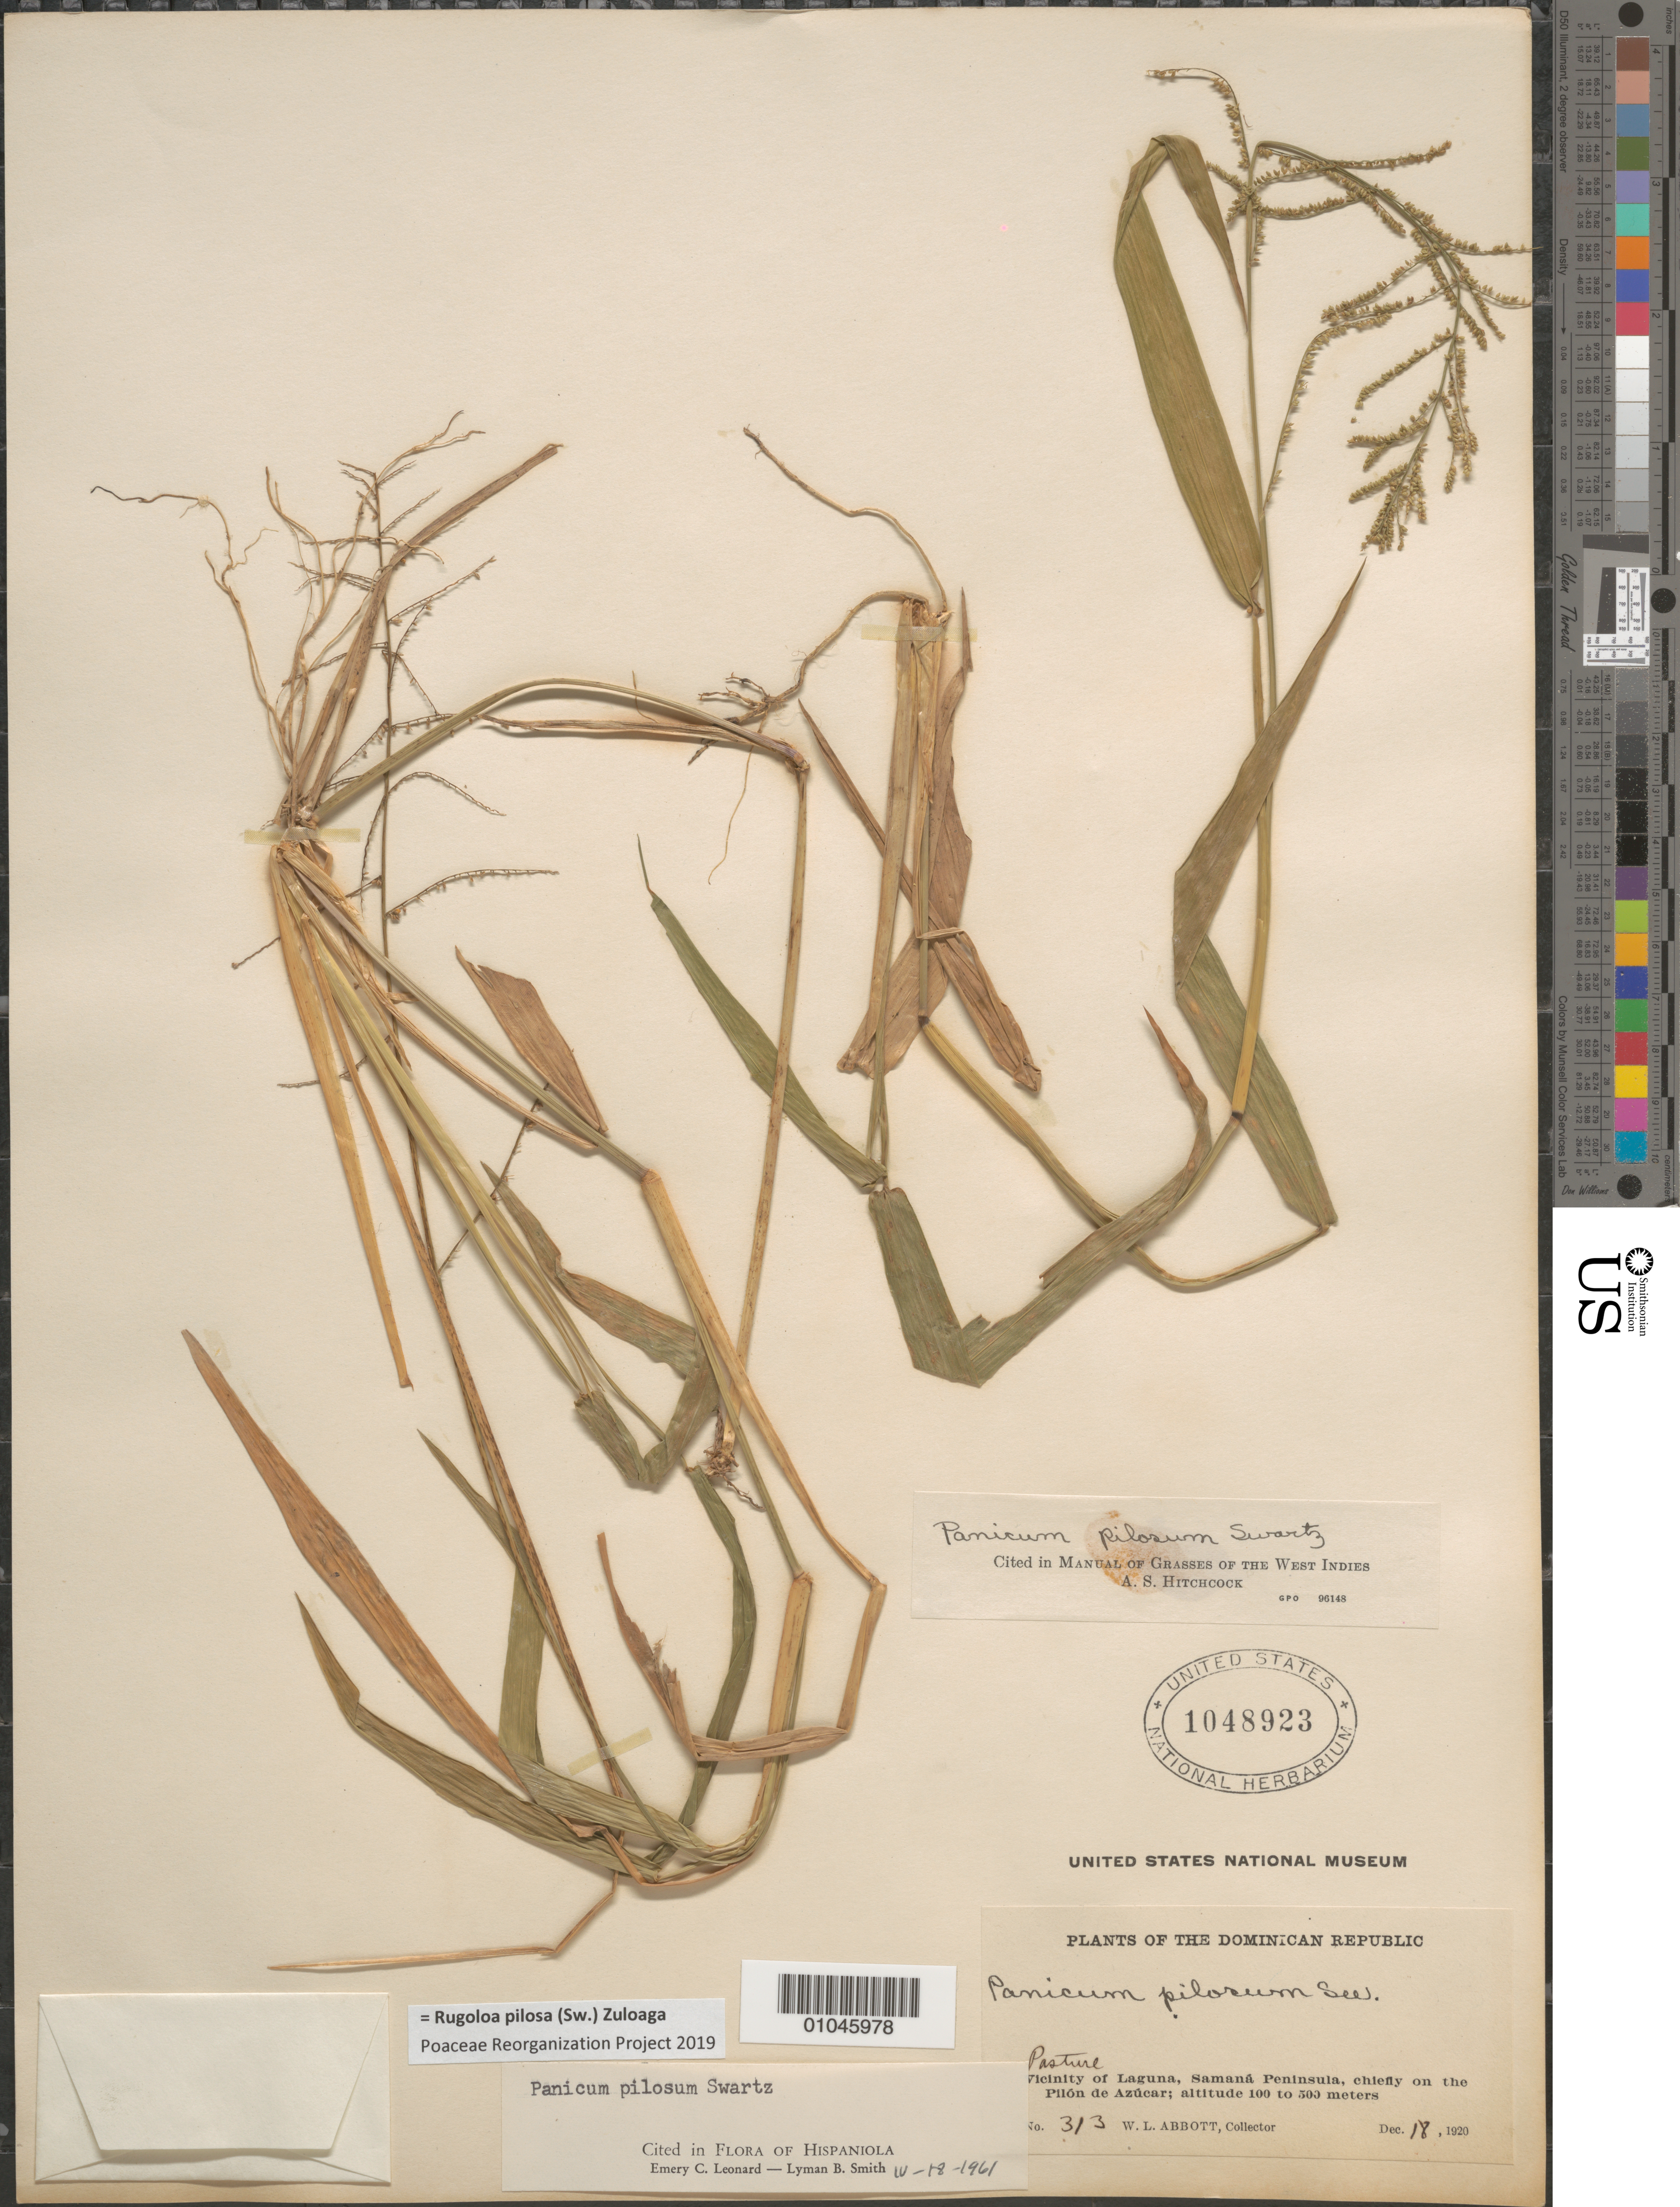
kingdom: Plantae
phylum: Tracheophyta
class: Liliopsida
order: Poales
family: Poaceae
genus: Panicum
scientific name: Panicum pilosum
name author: Sw.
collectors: W. L. Abbott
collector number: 313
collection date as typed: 18 Dec 1920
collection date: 1920-12-18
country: Dominican Republic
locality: Vicinity of Laguna, Samana Peninsula, chiefly on the Pilon de Azucar. Pasture.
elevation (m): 100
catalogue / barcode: US 1048923